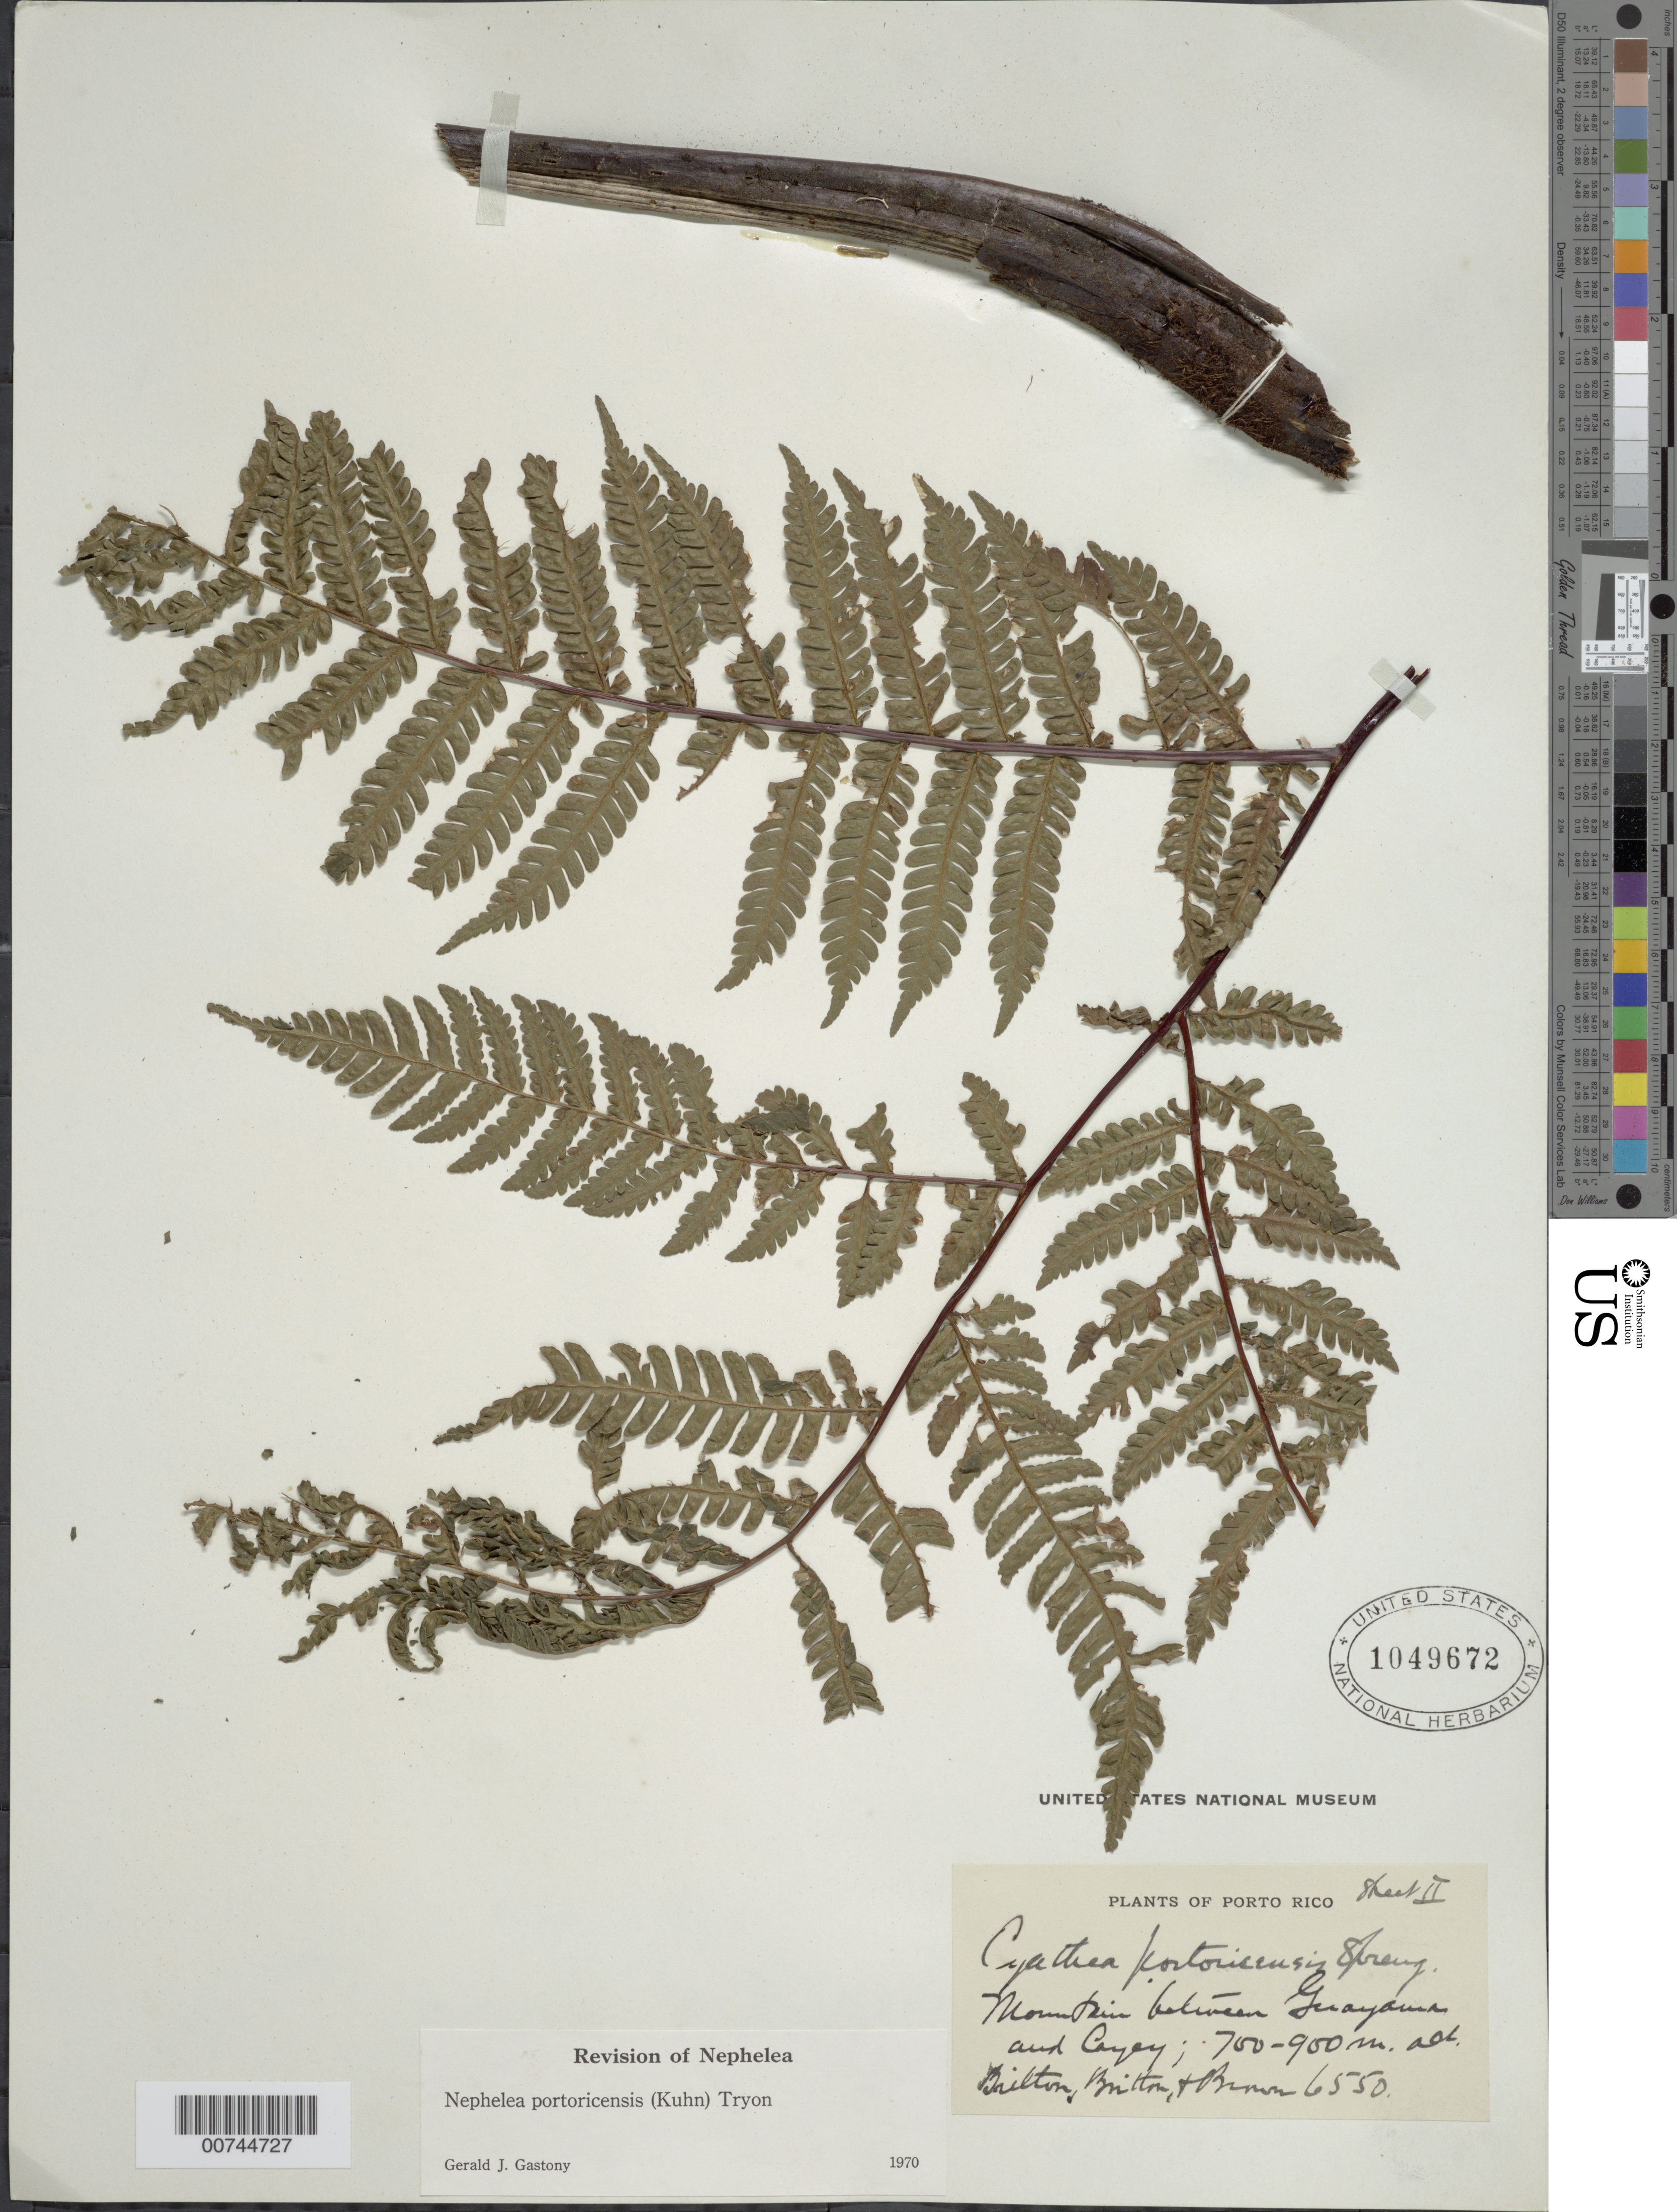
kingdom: Plantae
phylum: Tracheophyta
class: Polypodiopsida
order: Cyatheales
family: Cyatheaceae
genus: Alsophila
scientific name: Alsophila portoricensis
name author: (Spreng. ex Kuhn) D.S. Conant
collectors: N. Britton, E. G. Britton & -- Brown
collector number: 6550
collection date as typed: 15 Mar 1922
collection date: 1922-03-15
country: Puerto Rico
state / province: Cayey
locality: Mountain between Guayama and Cayey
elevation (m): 700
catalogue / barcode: US 1049672